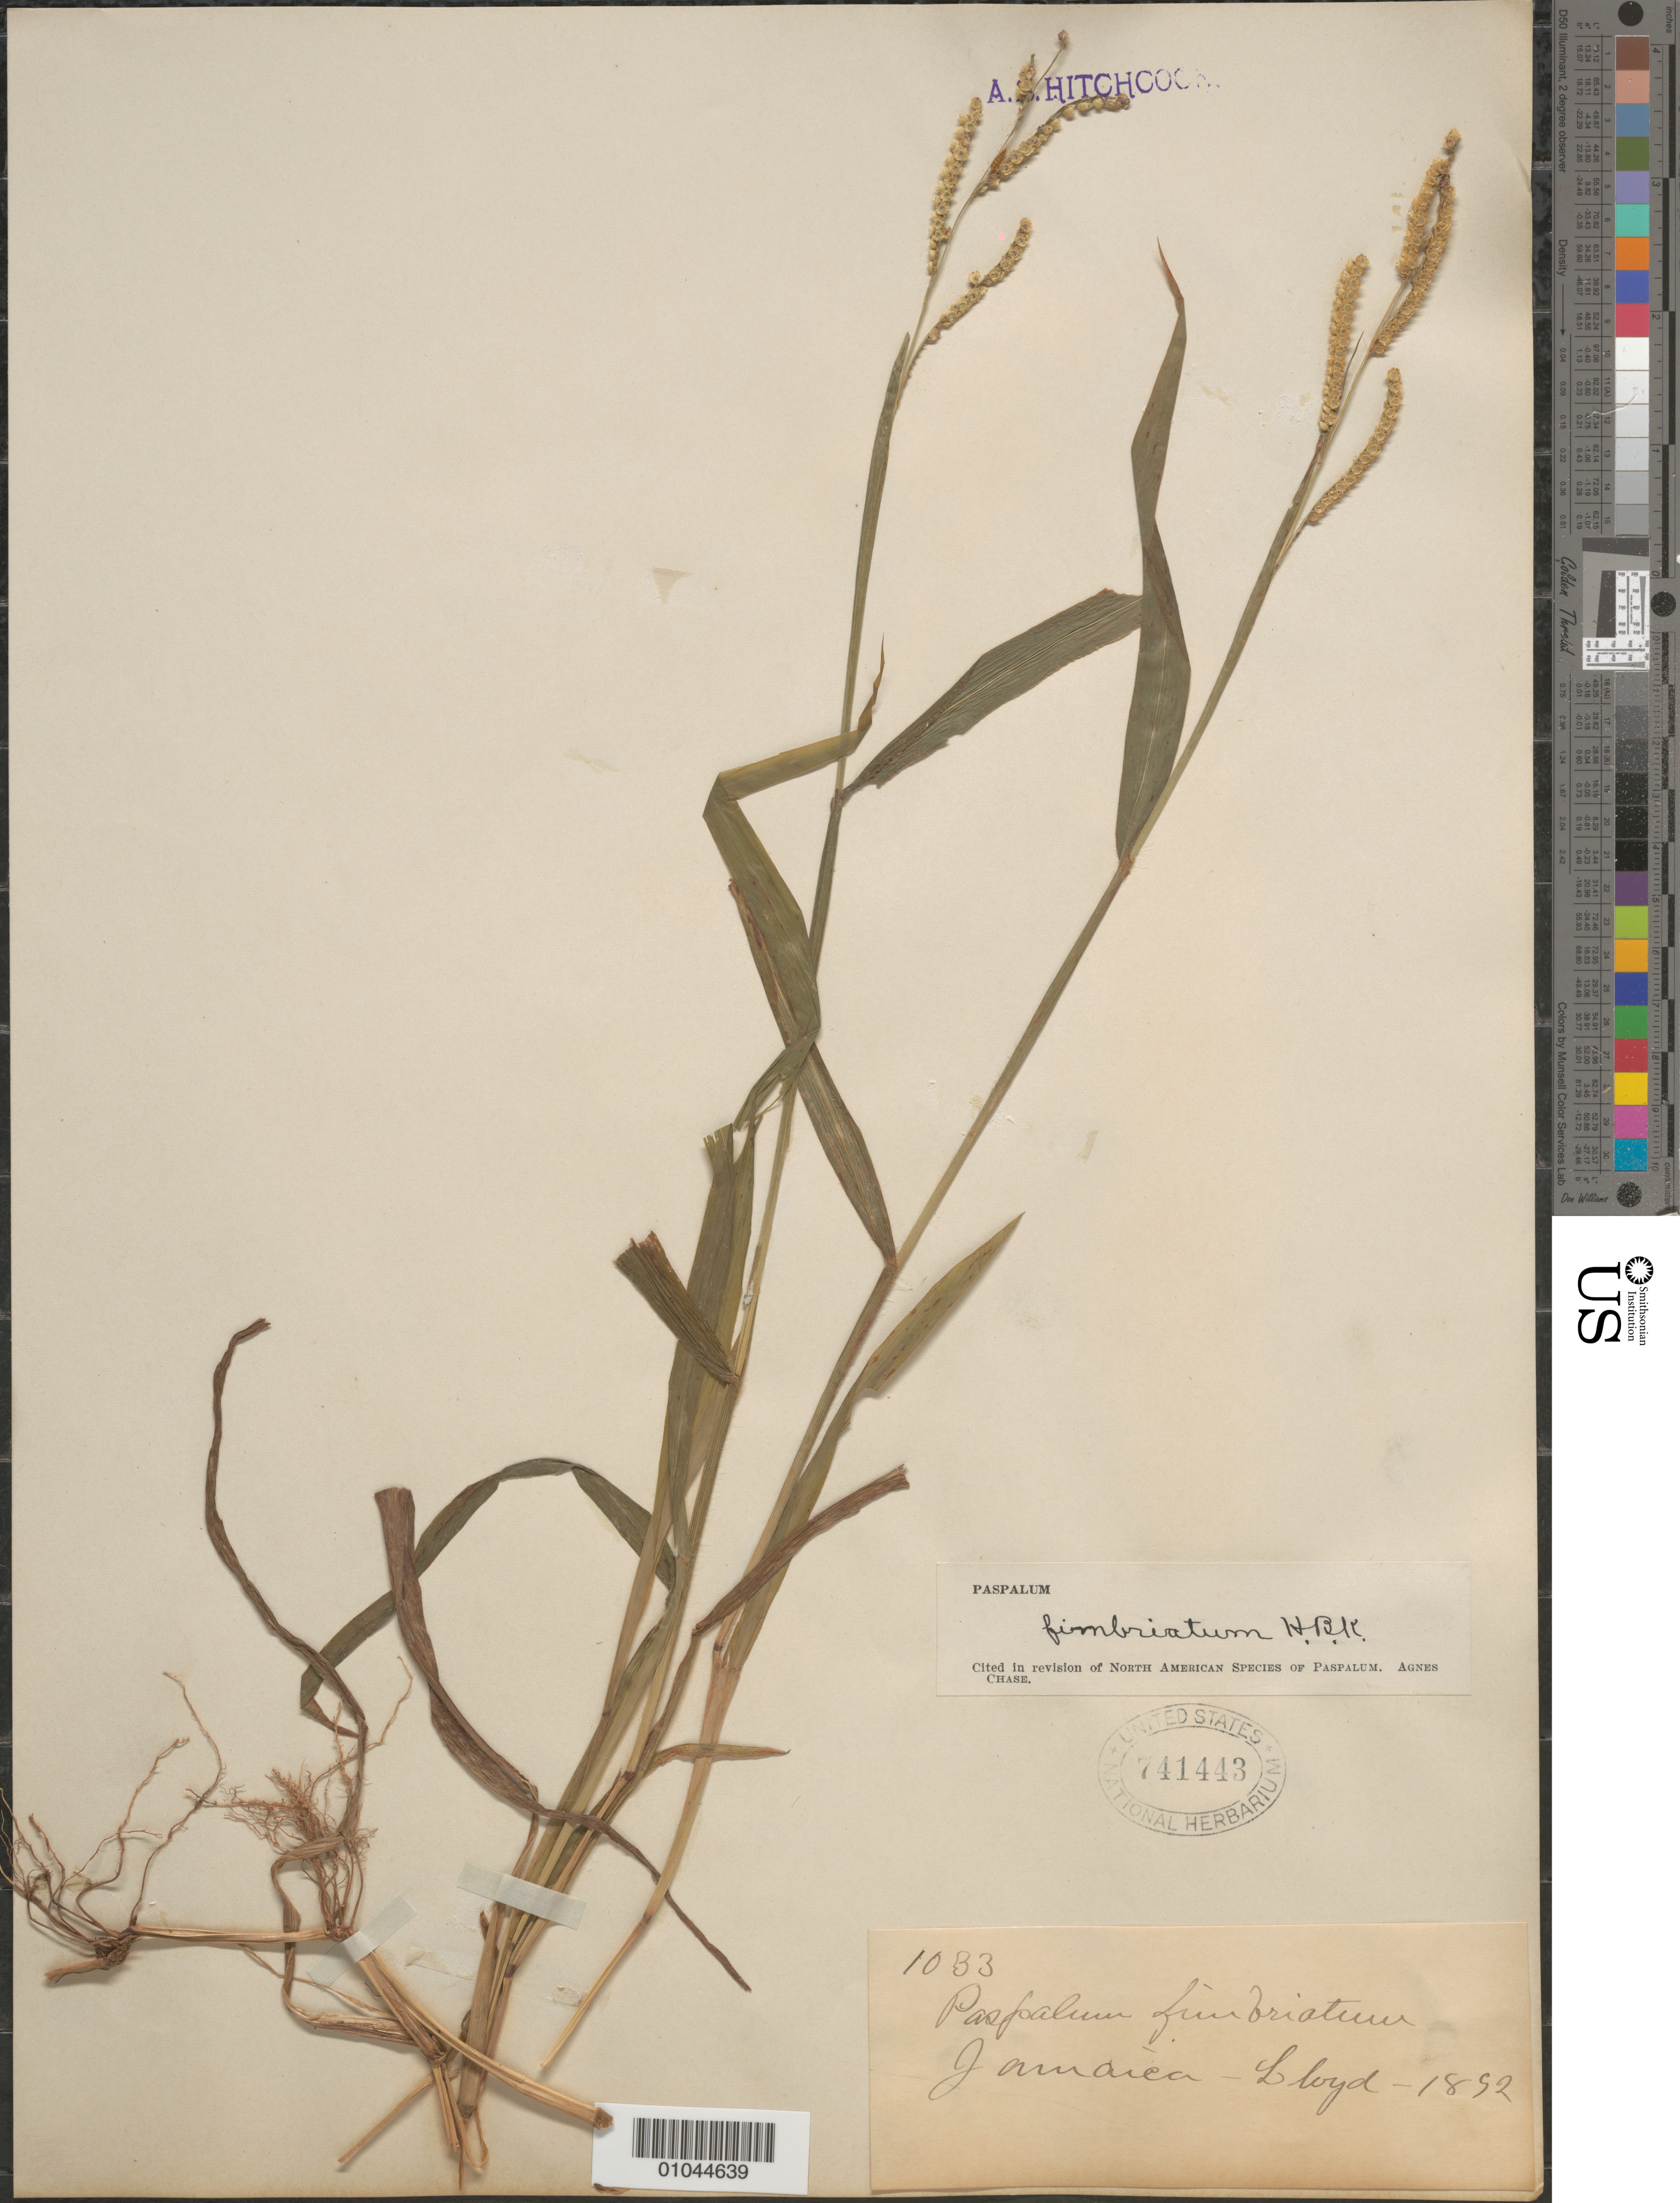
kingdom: Plantae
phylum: Tracheophyta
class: Liliopsida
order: Poales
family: Poaceae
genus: Paspalum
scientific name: Paspalum fimbriatum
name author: Kunth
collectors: -- Lloyd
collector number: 1033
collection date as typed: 1892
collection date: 1892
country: Jamaica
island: Jamaica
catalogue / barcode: US 741443